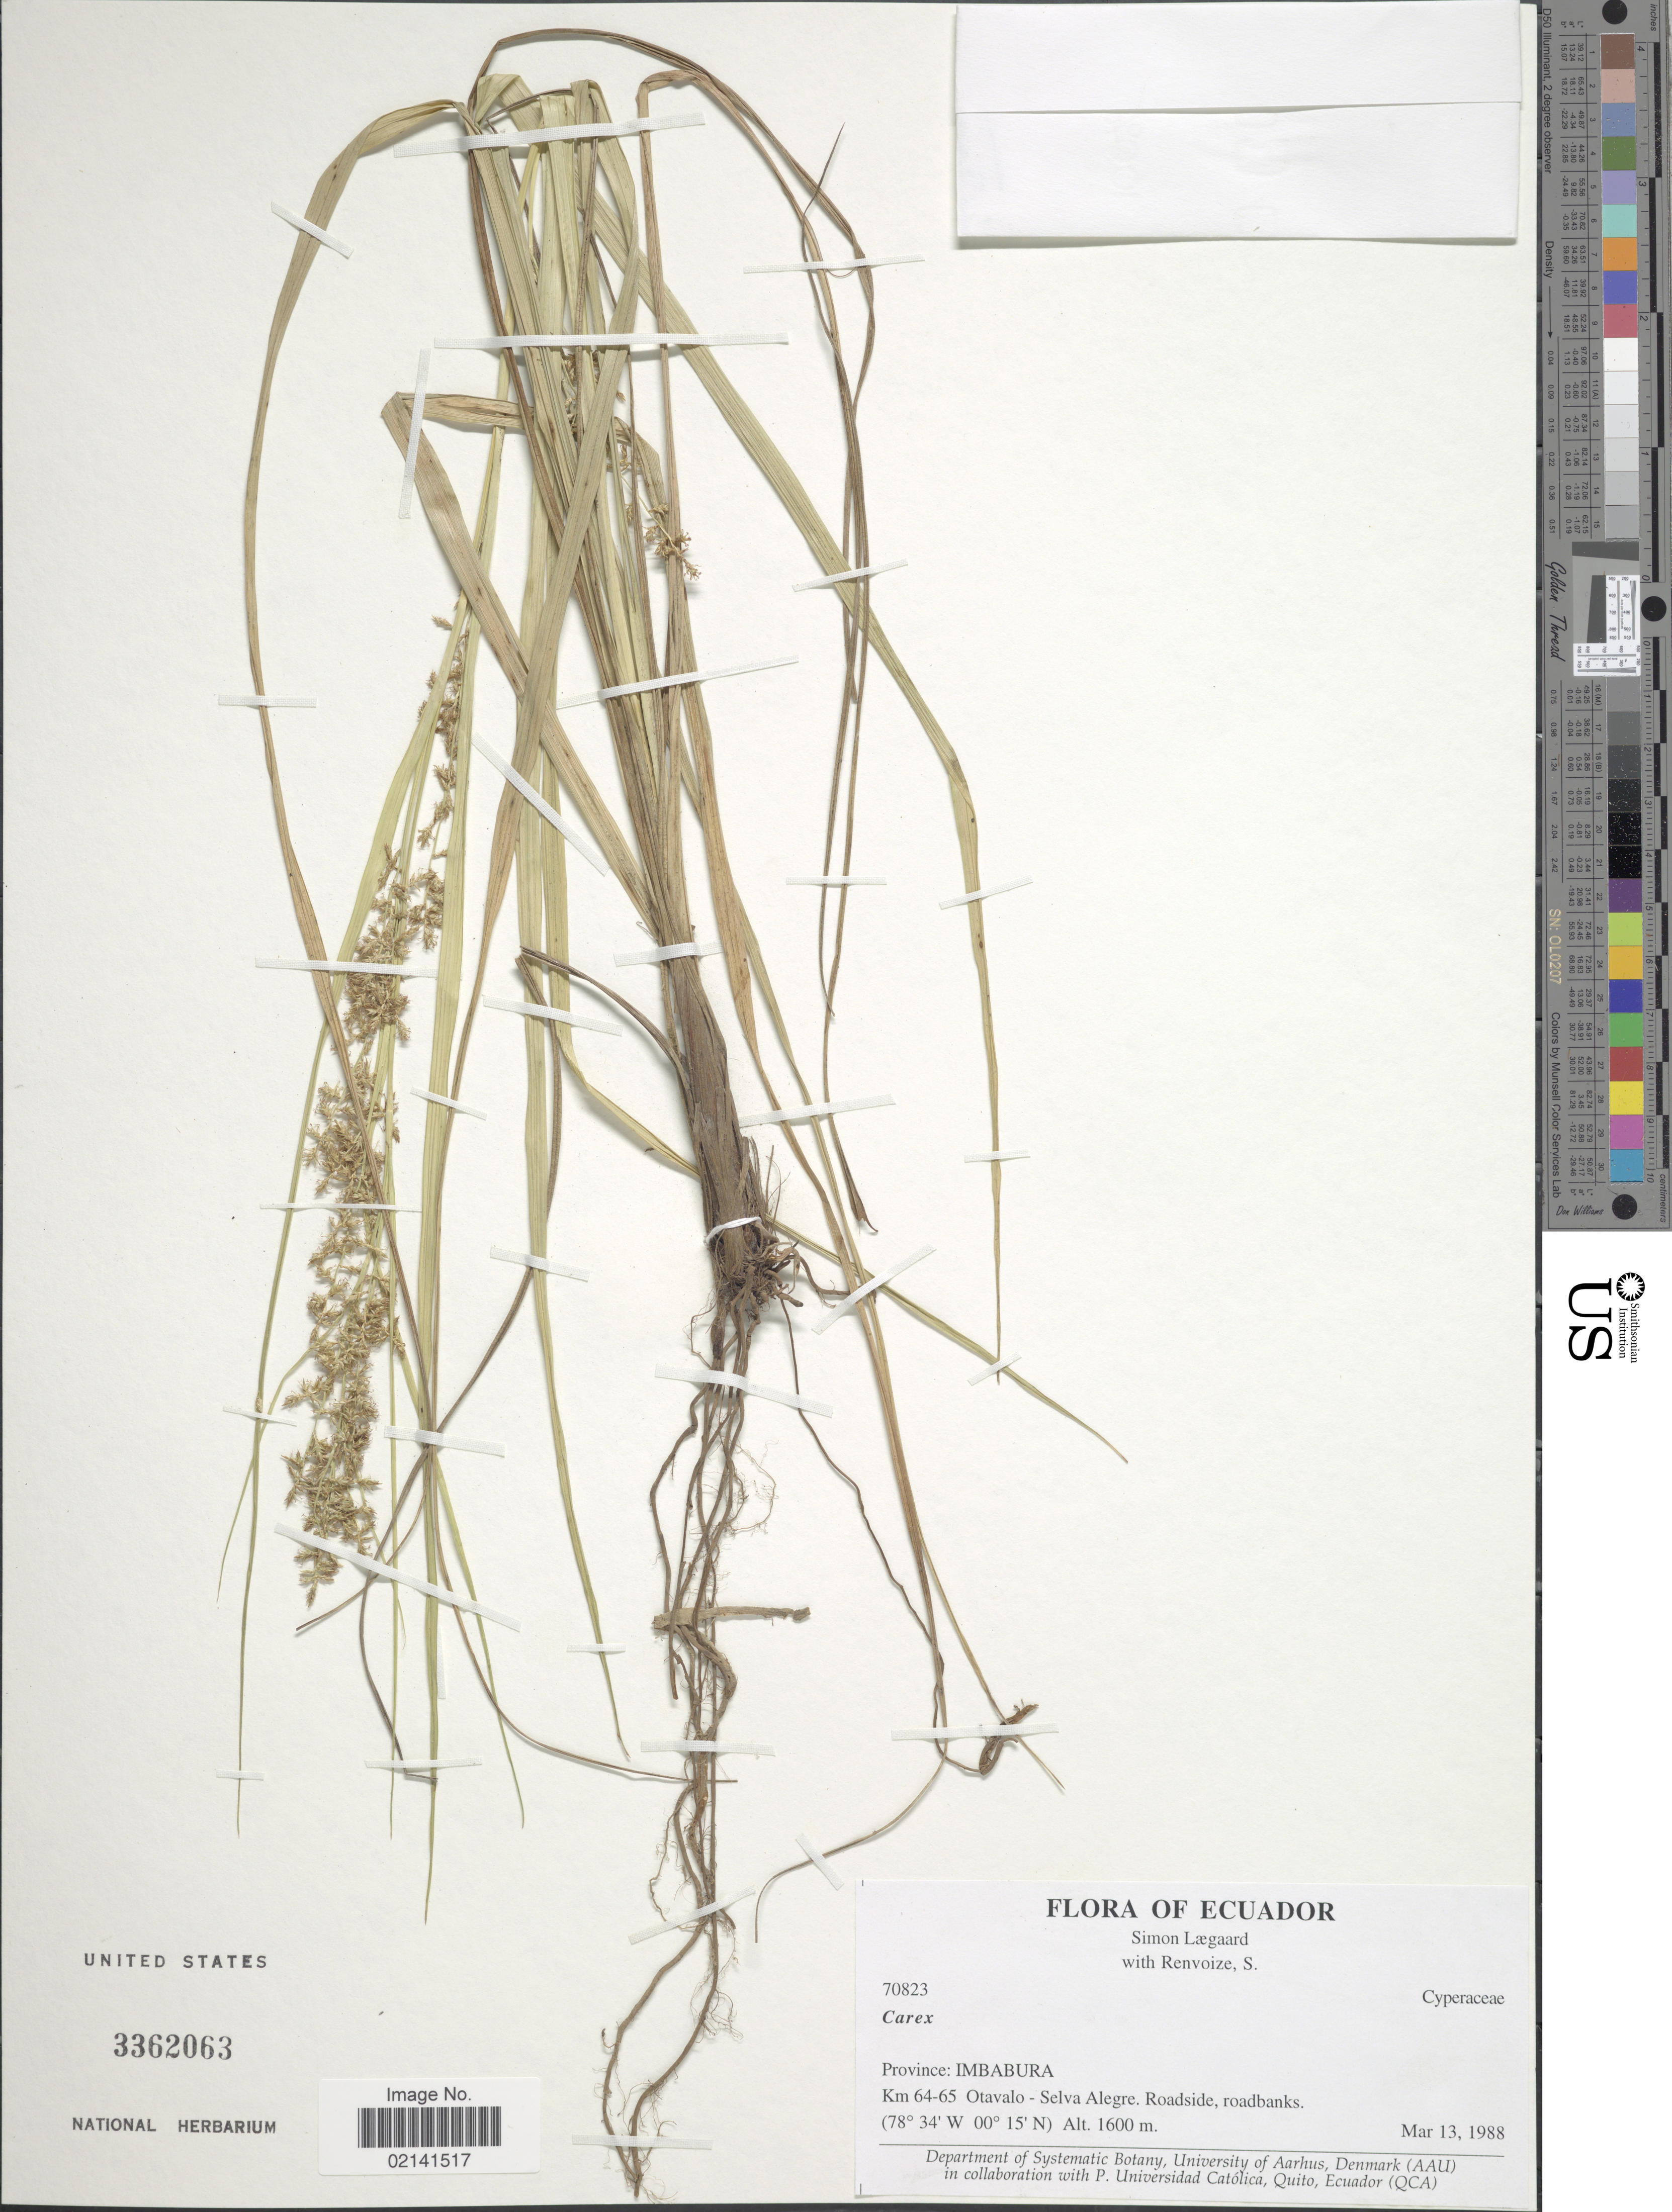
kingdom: Plantae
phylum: Tracheophyta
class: Liliopsida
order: Poales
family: Cyperaceae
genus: Carex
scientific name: Carex porrecta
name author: Reznicek & Camelb.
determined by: Camelbeke, K.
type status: Isotype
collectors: S. Lægaard & S. A. Renvoize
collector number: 70823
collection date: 1988-03-13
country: Ecuador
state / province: Imbabura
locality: Ecuador, Province: Imbabura, Km 64-65 Otavalo - Selva Alegre. Roadside, roadbanks.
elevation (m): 1600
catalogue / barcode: US 3362063